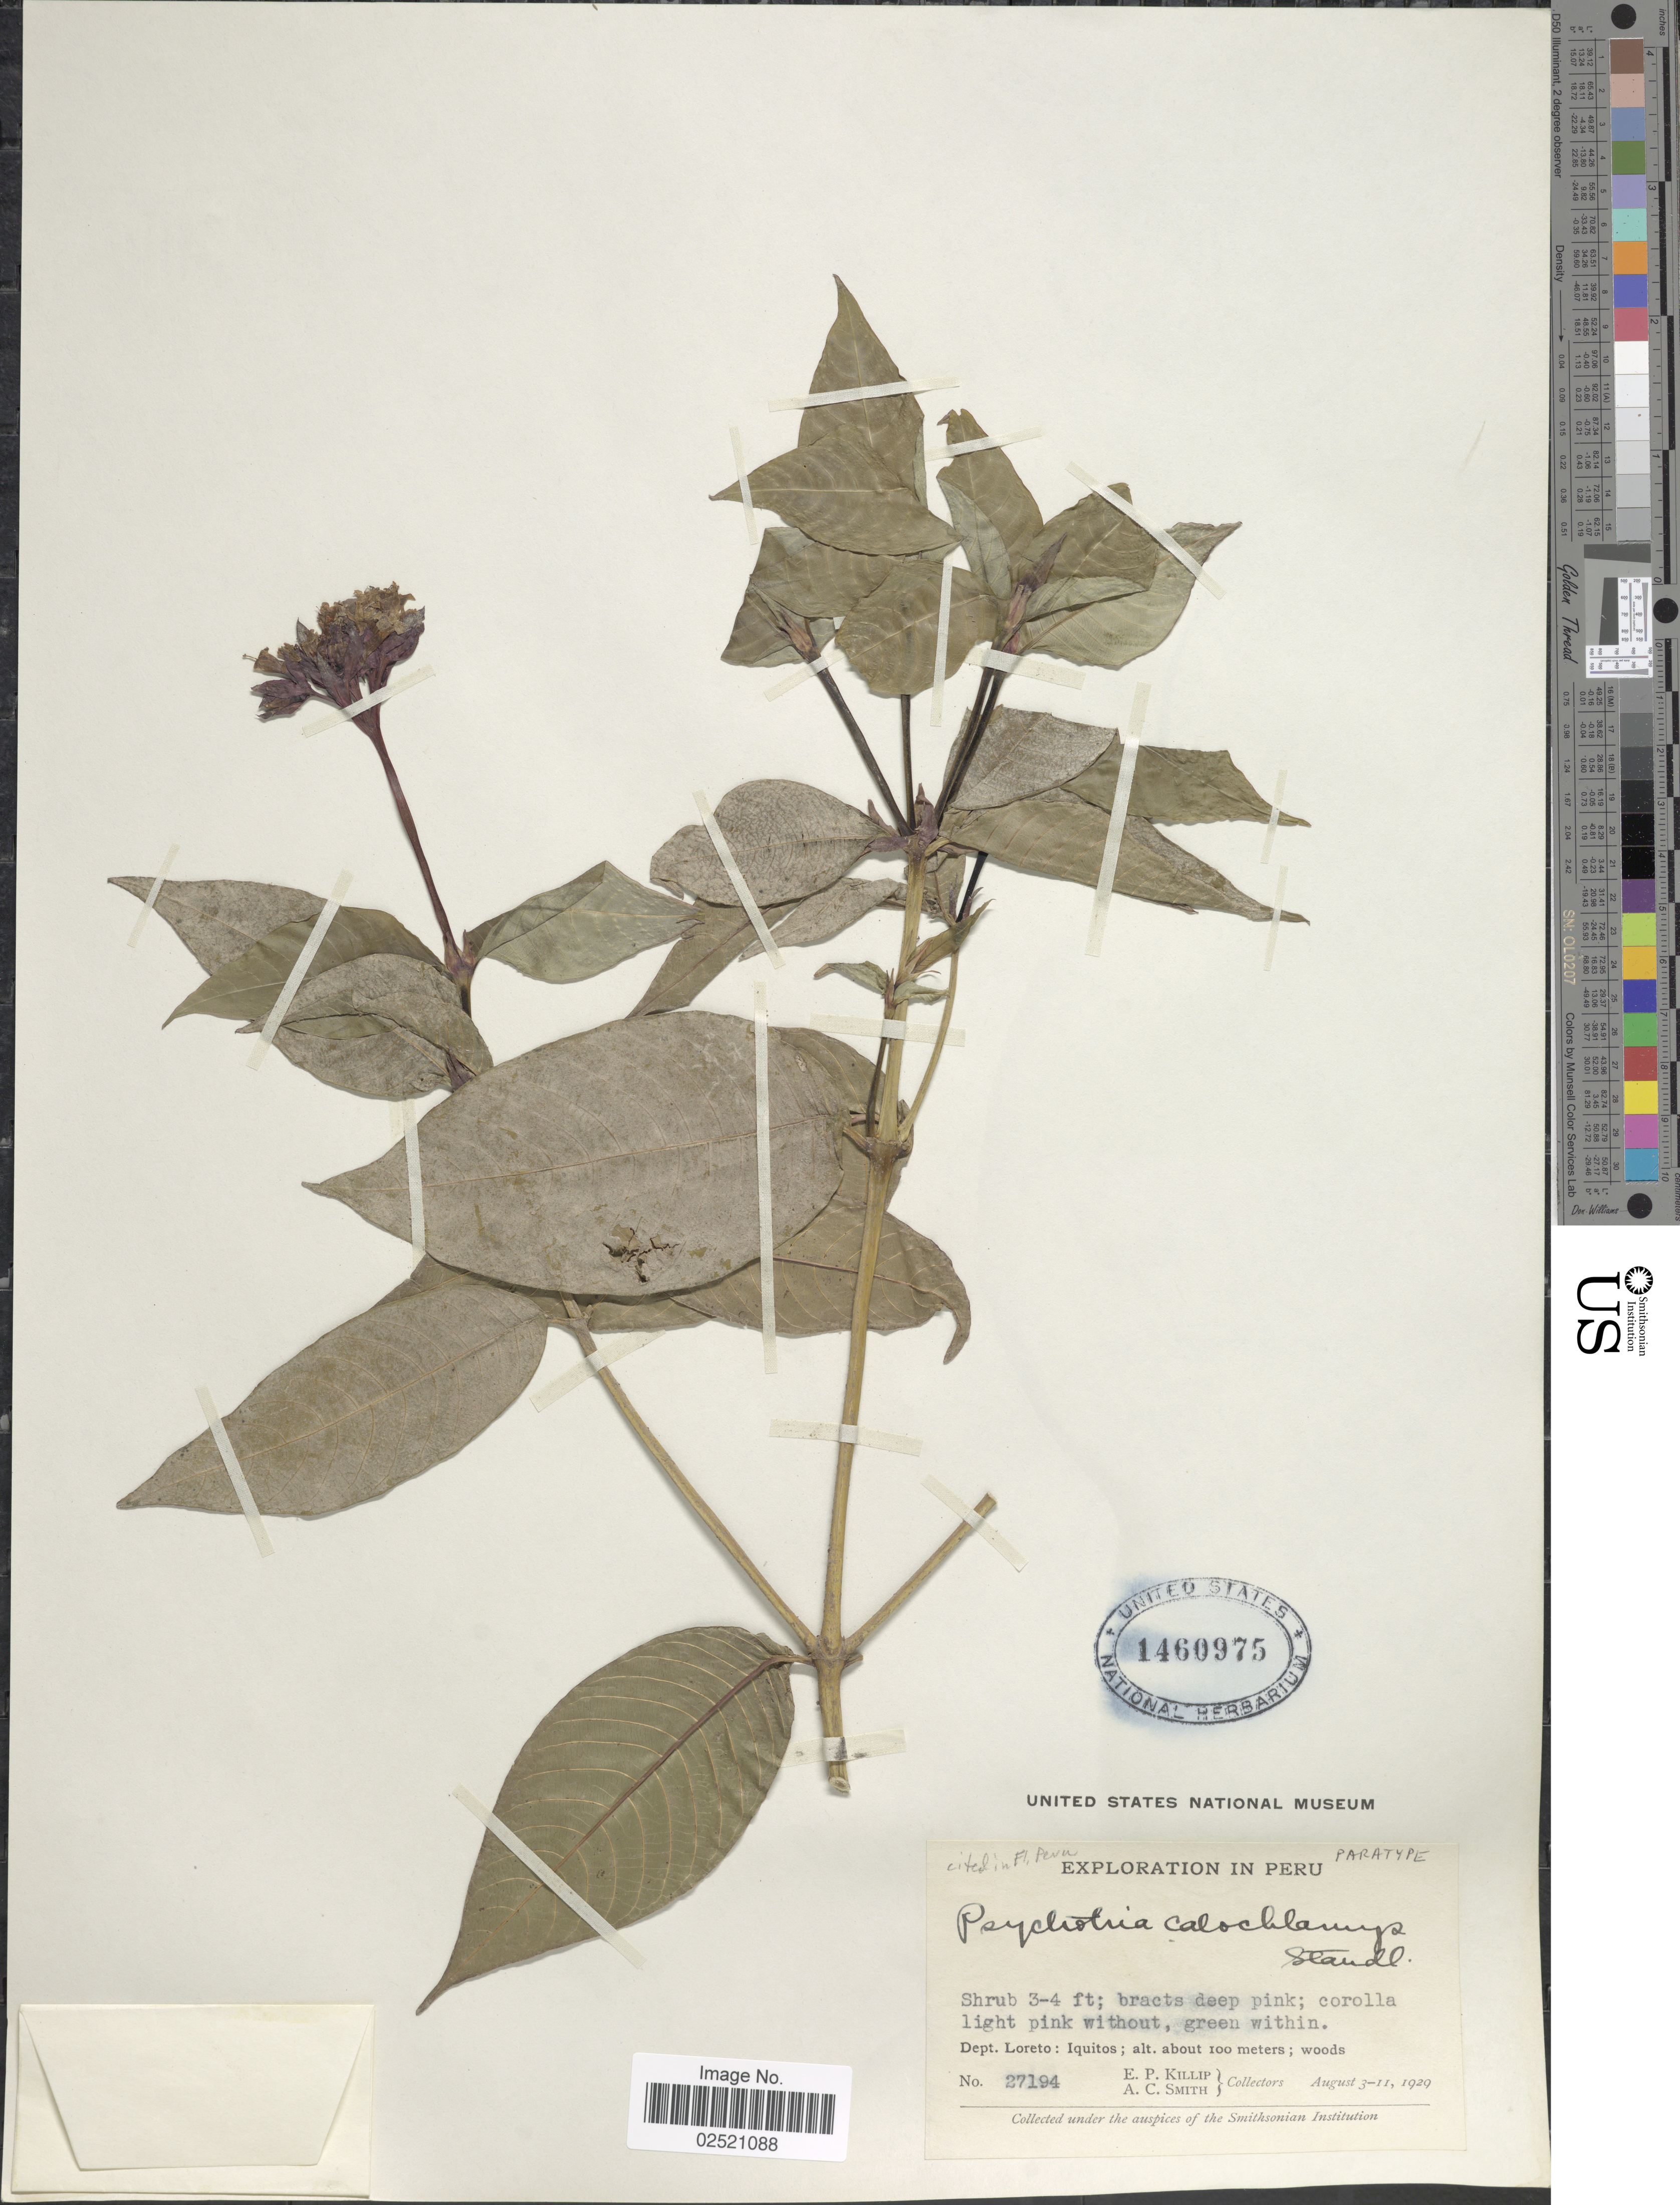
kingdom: Plantae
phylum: Tracheophyta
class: Magnoliopsida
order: Gentianales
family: Rubiaceae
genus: Psychotria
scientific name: Psychotria calochlamys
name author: Standl.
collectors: E. P. Killip & A. C. Smith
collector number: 27194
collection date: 1929-08-03/1929-08-11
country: Peru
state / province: Loreto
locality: Iquitos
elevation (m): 100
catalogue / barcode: US 1460975